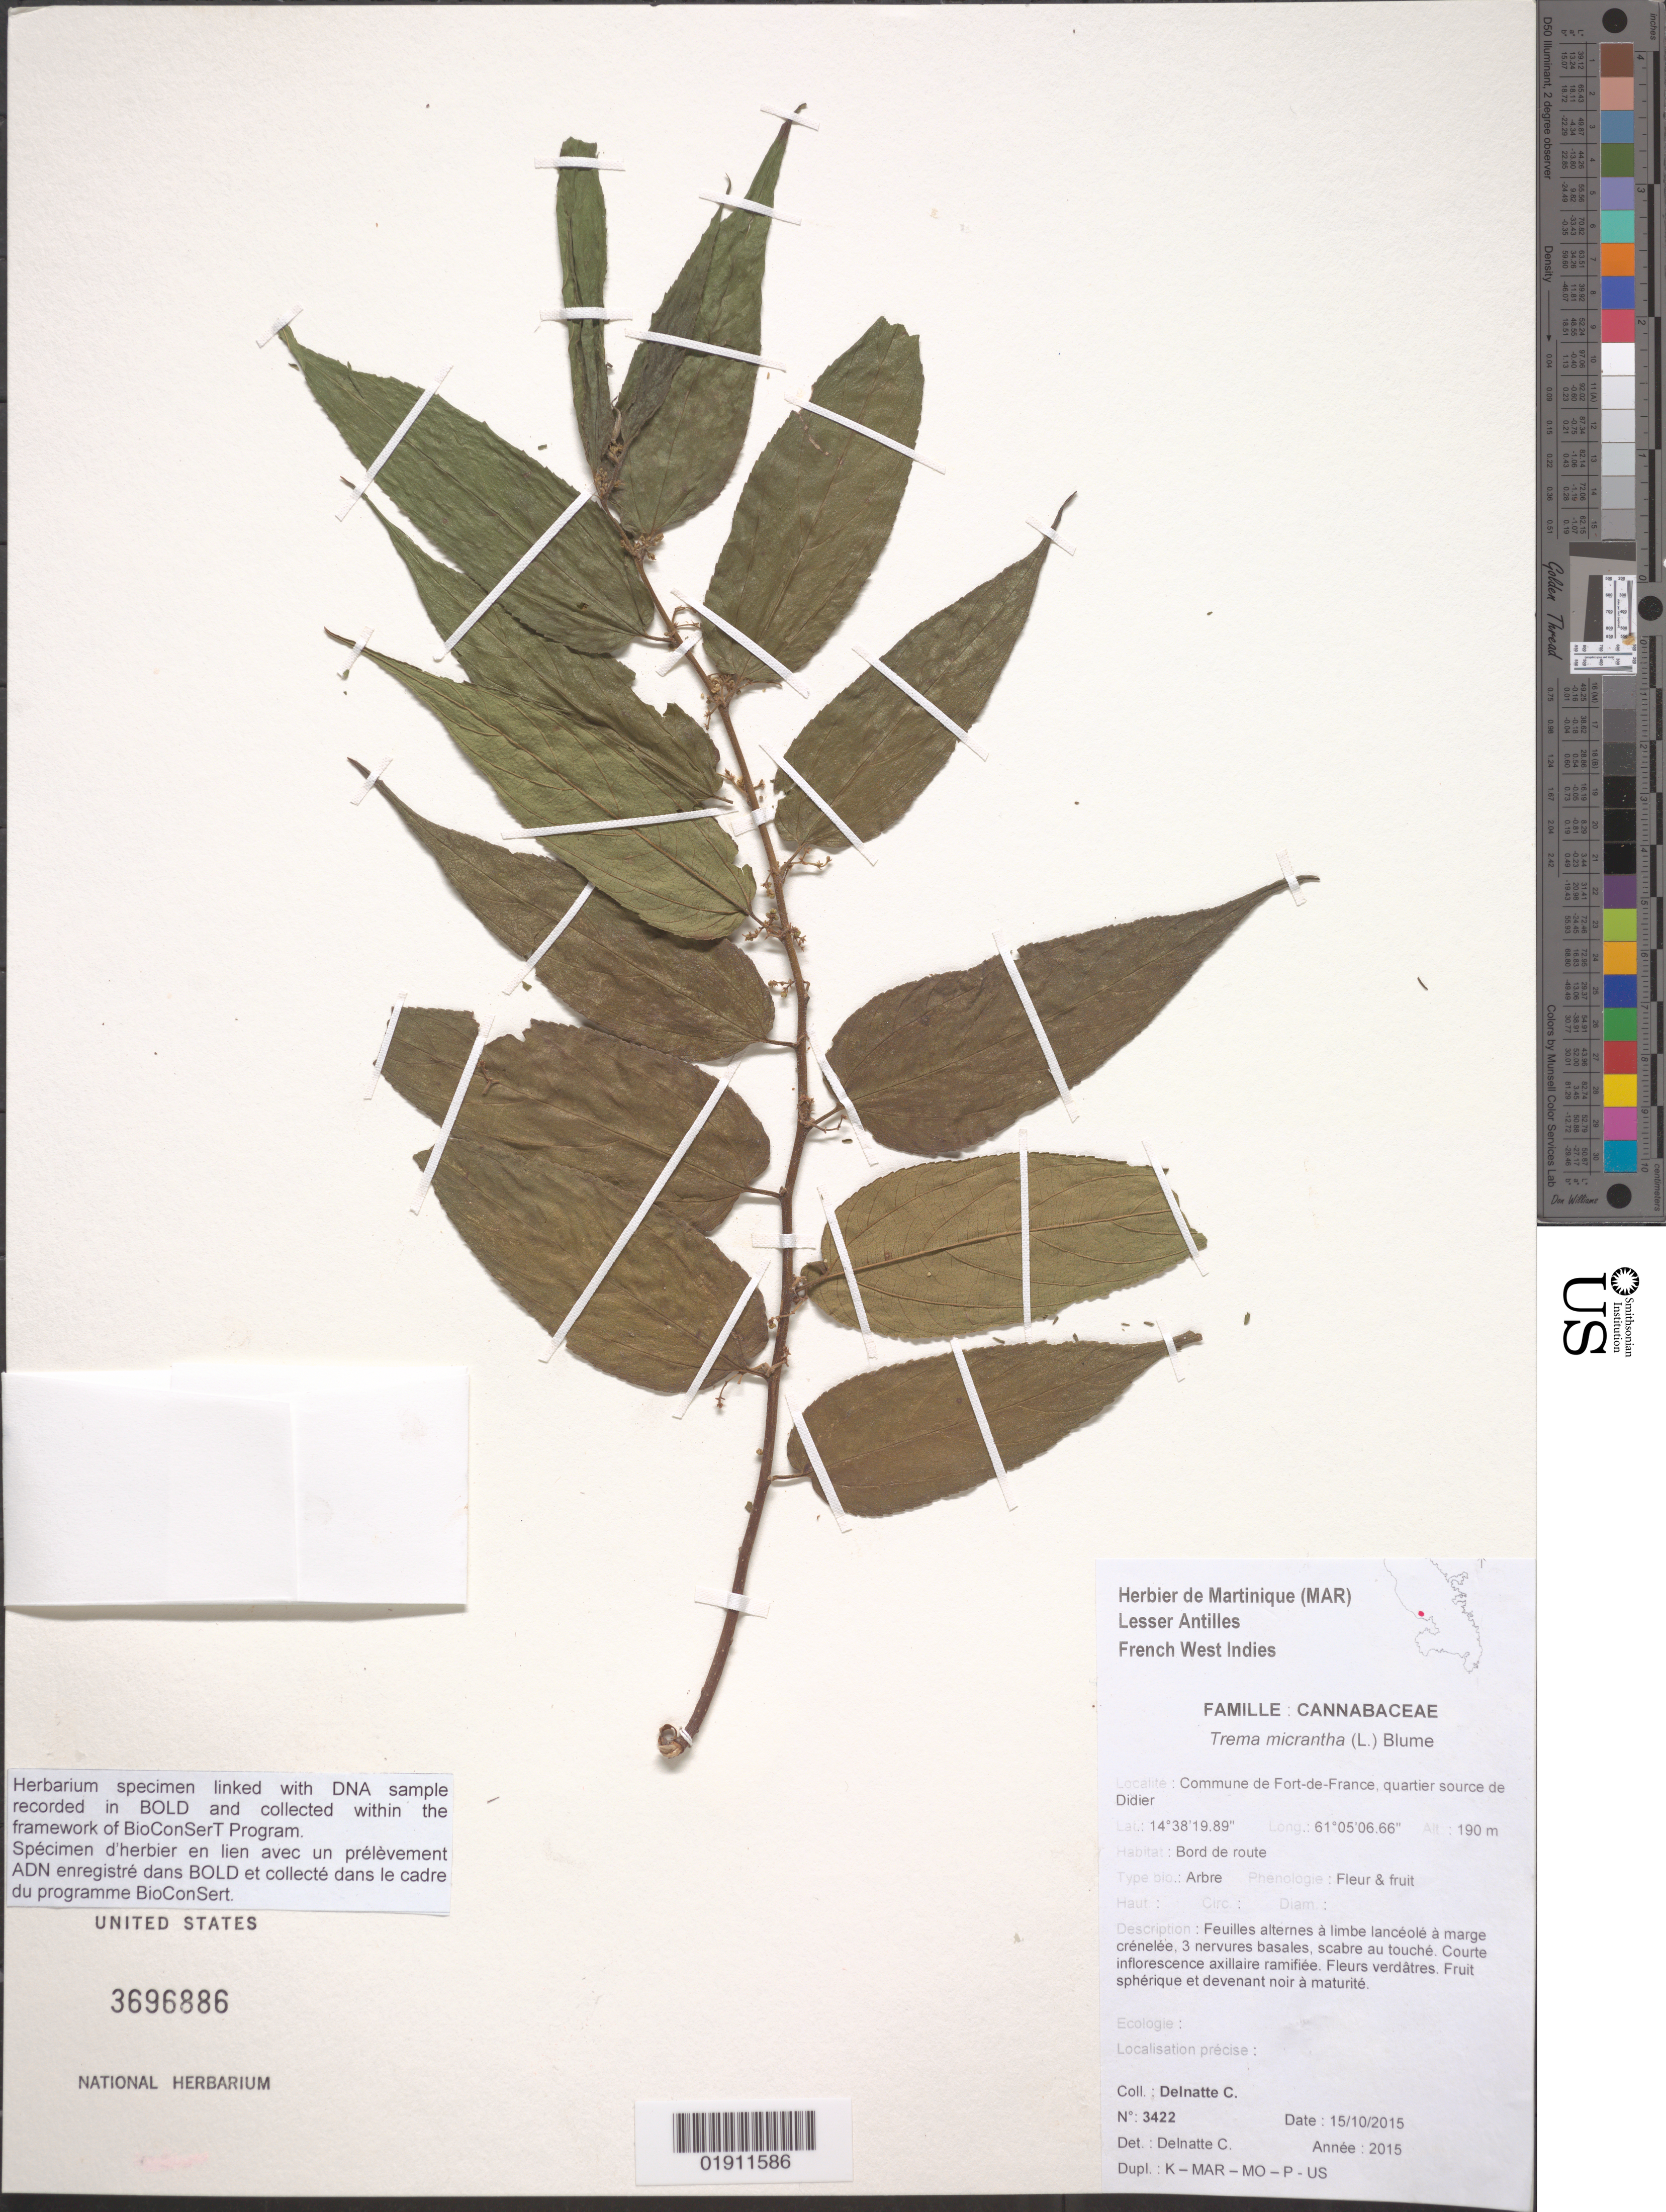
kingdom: Plantae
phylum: Tracheophyta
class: Magnoliopsida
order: Rosales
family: Cannabaceae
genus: Trema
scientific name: Trema micranthum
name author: (L.) Blume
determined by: Delnatte, C.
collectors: C. Delnatte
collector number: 3422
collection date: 2015-10-15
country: Martinique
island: Martinique I.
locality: Commune de Fort-de-France, quartier source de Didier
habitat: Borde de route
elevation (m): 190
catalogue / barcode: US 3696886